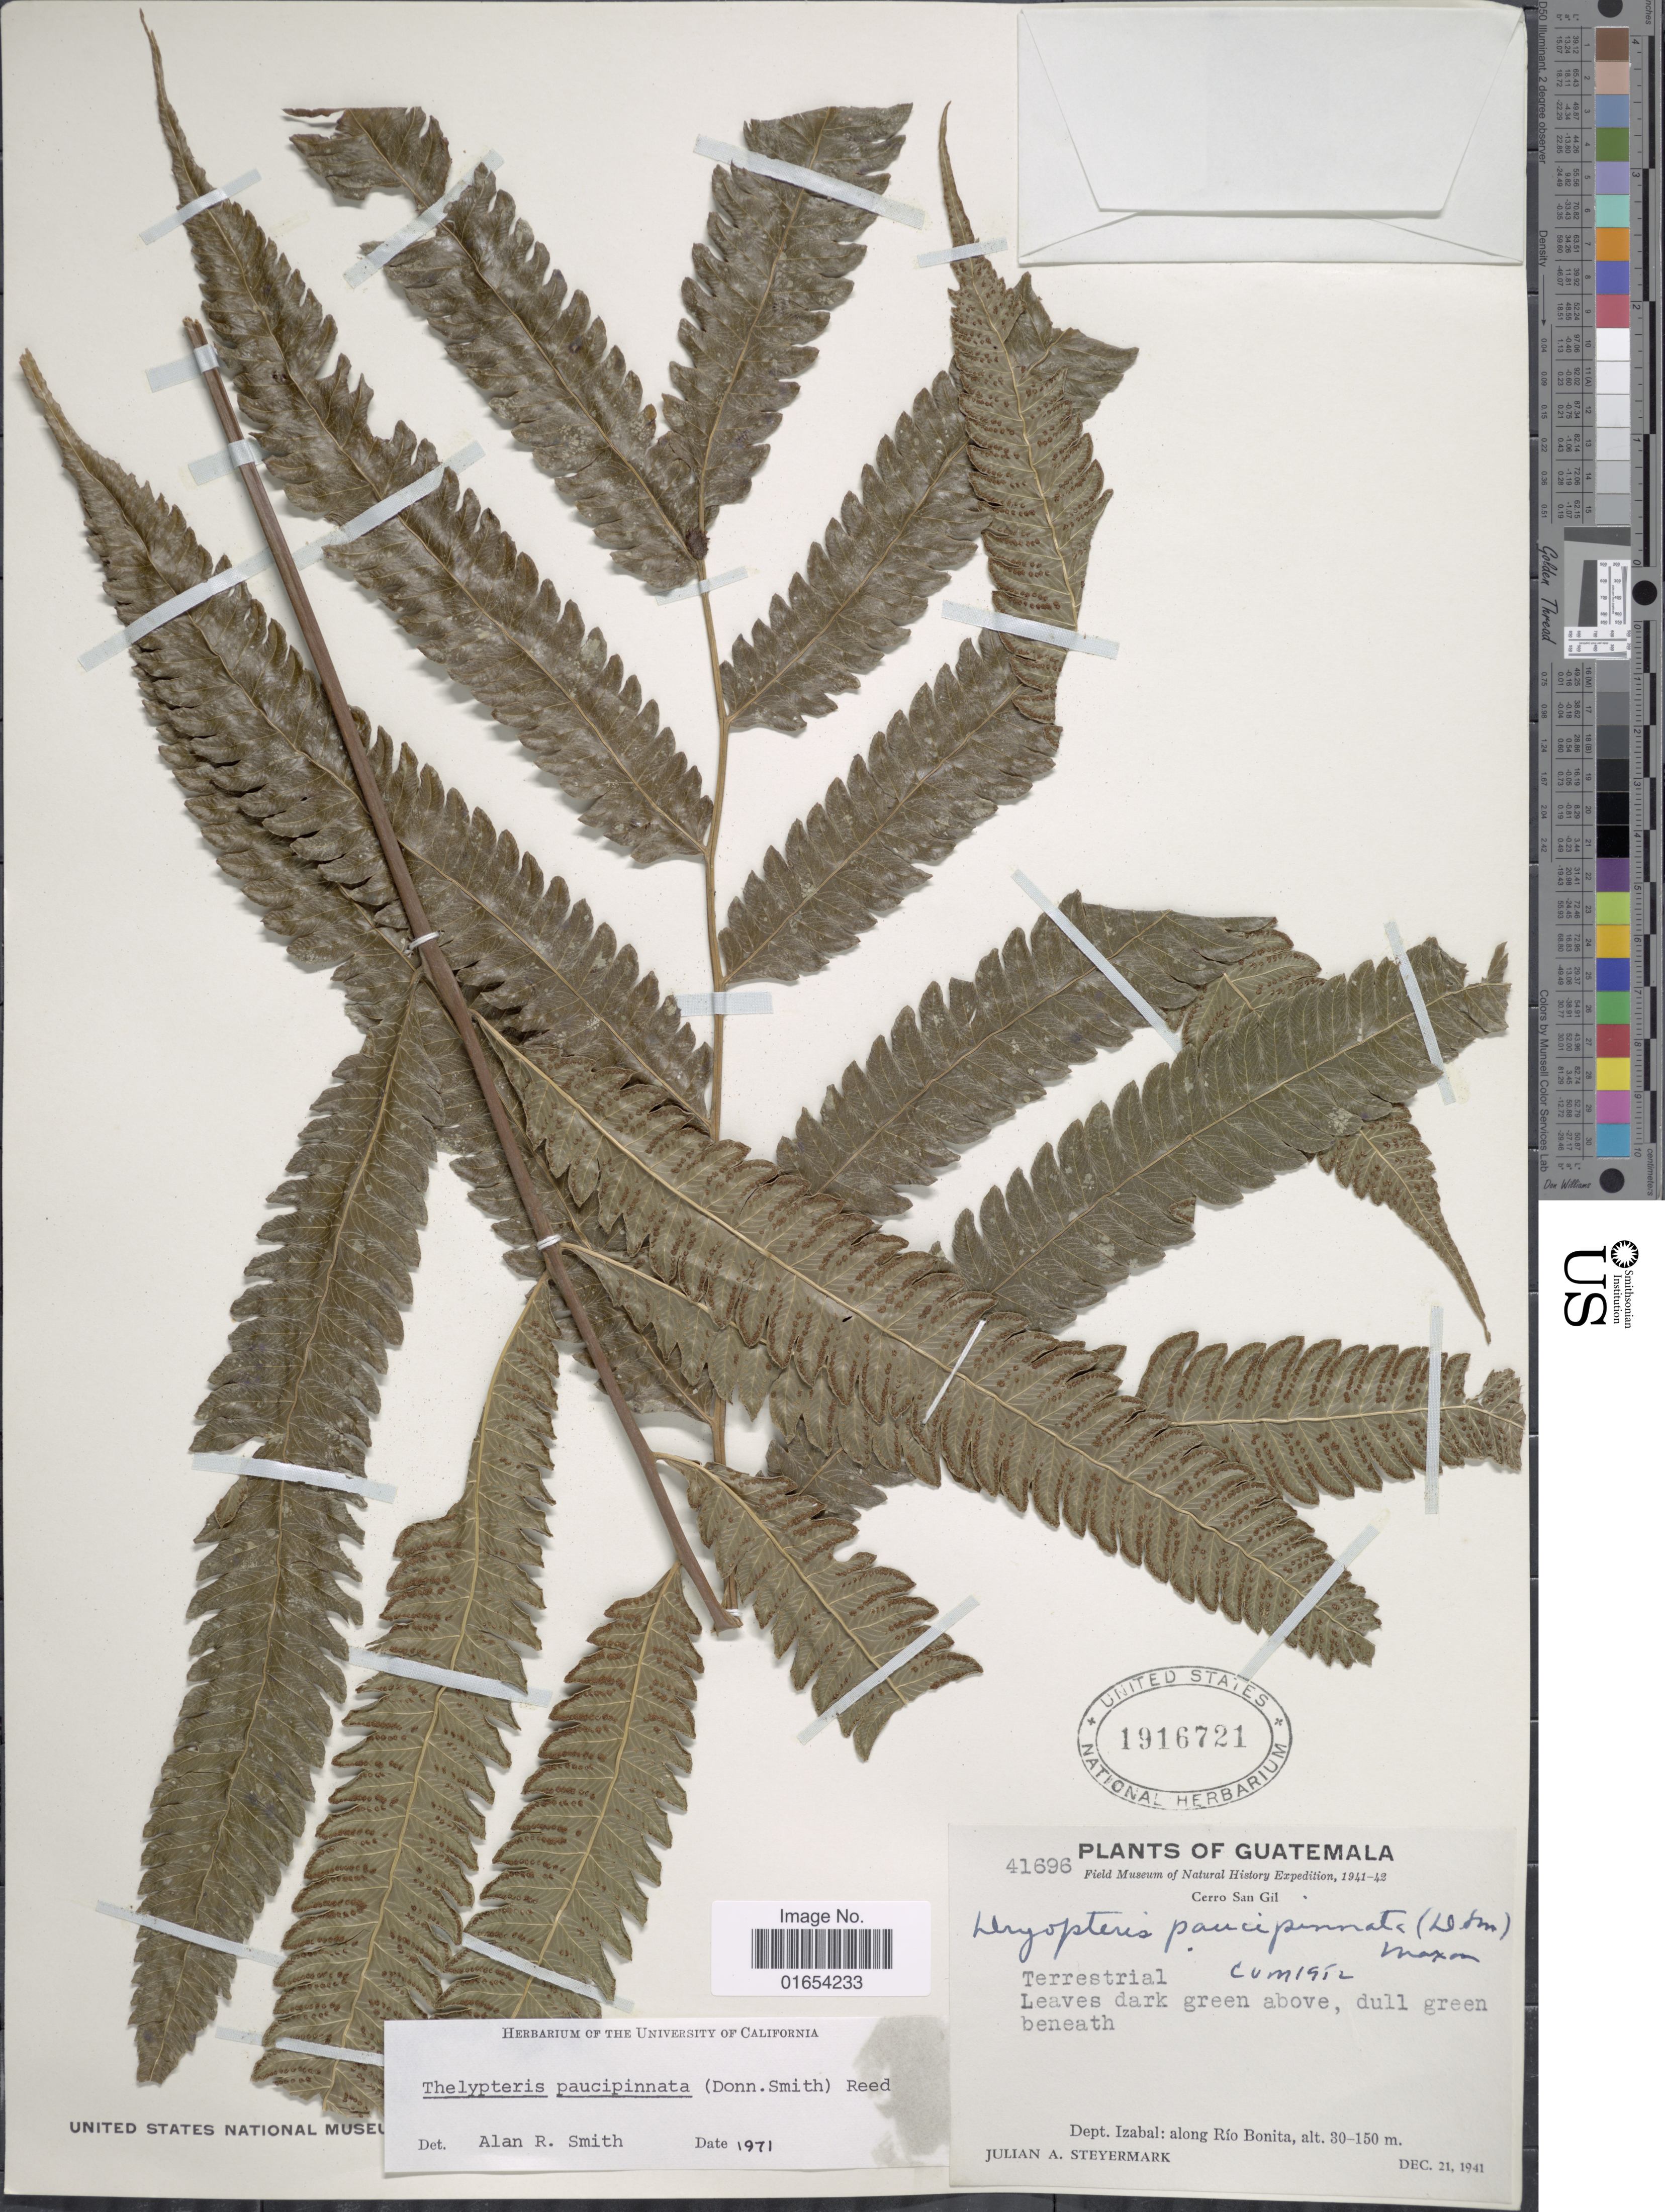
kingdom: Plantae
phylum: Tracheophyta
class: Polypodiopsida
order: Polypodiales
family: Thelypteridaceae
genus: Goniopteris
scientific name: Goniopteris paucipinnata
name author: (Donn. Sm.) Salino & T.E. Almeida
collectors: J. Steyermark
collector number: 41696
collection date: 1941-12-21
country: Guatemala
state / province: Izabal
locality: Along Rio Bonita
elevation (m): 30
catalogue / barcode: US 1916721